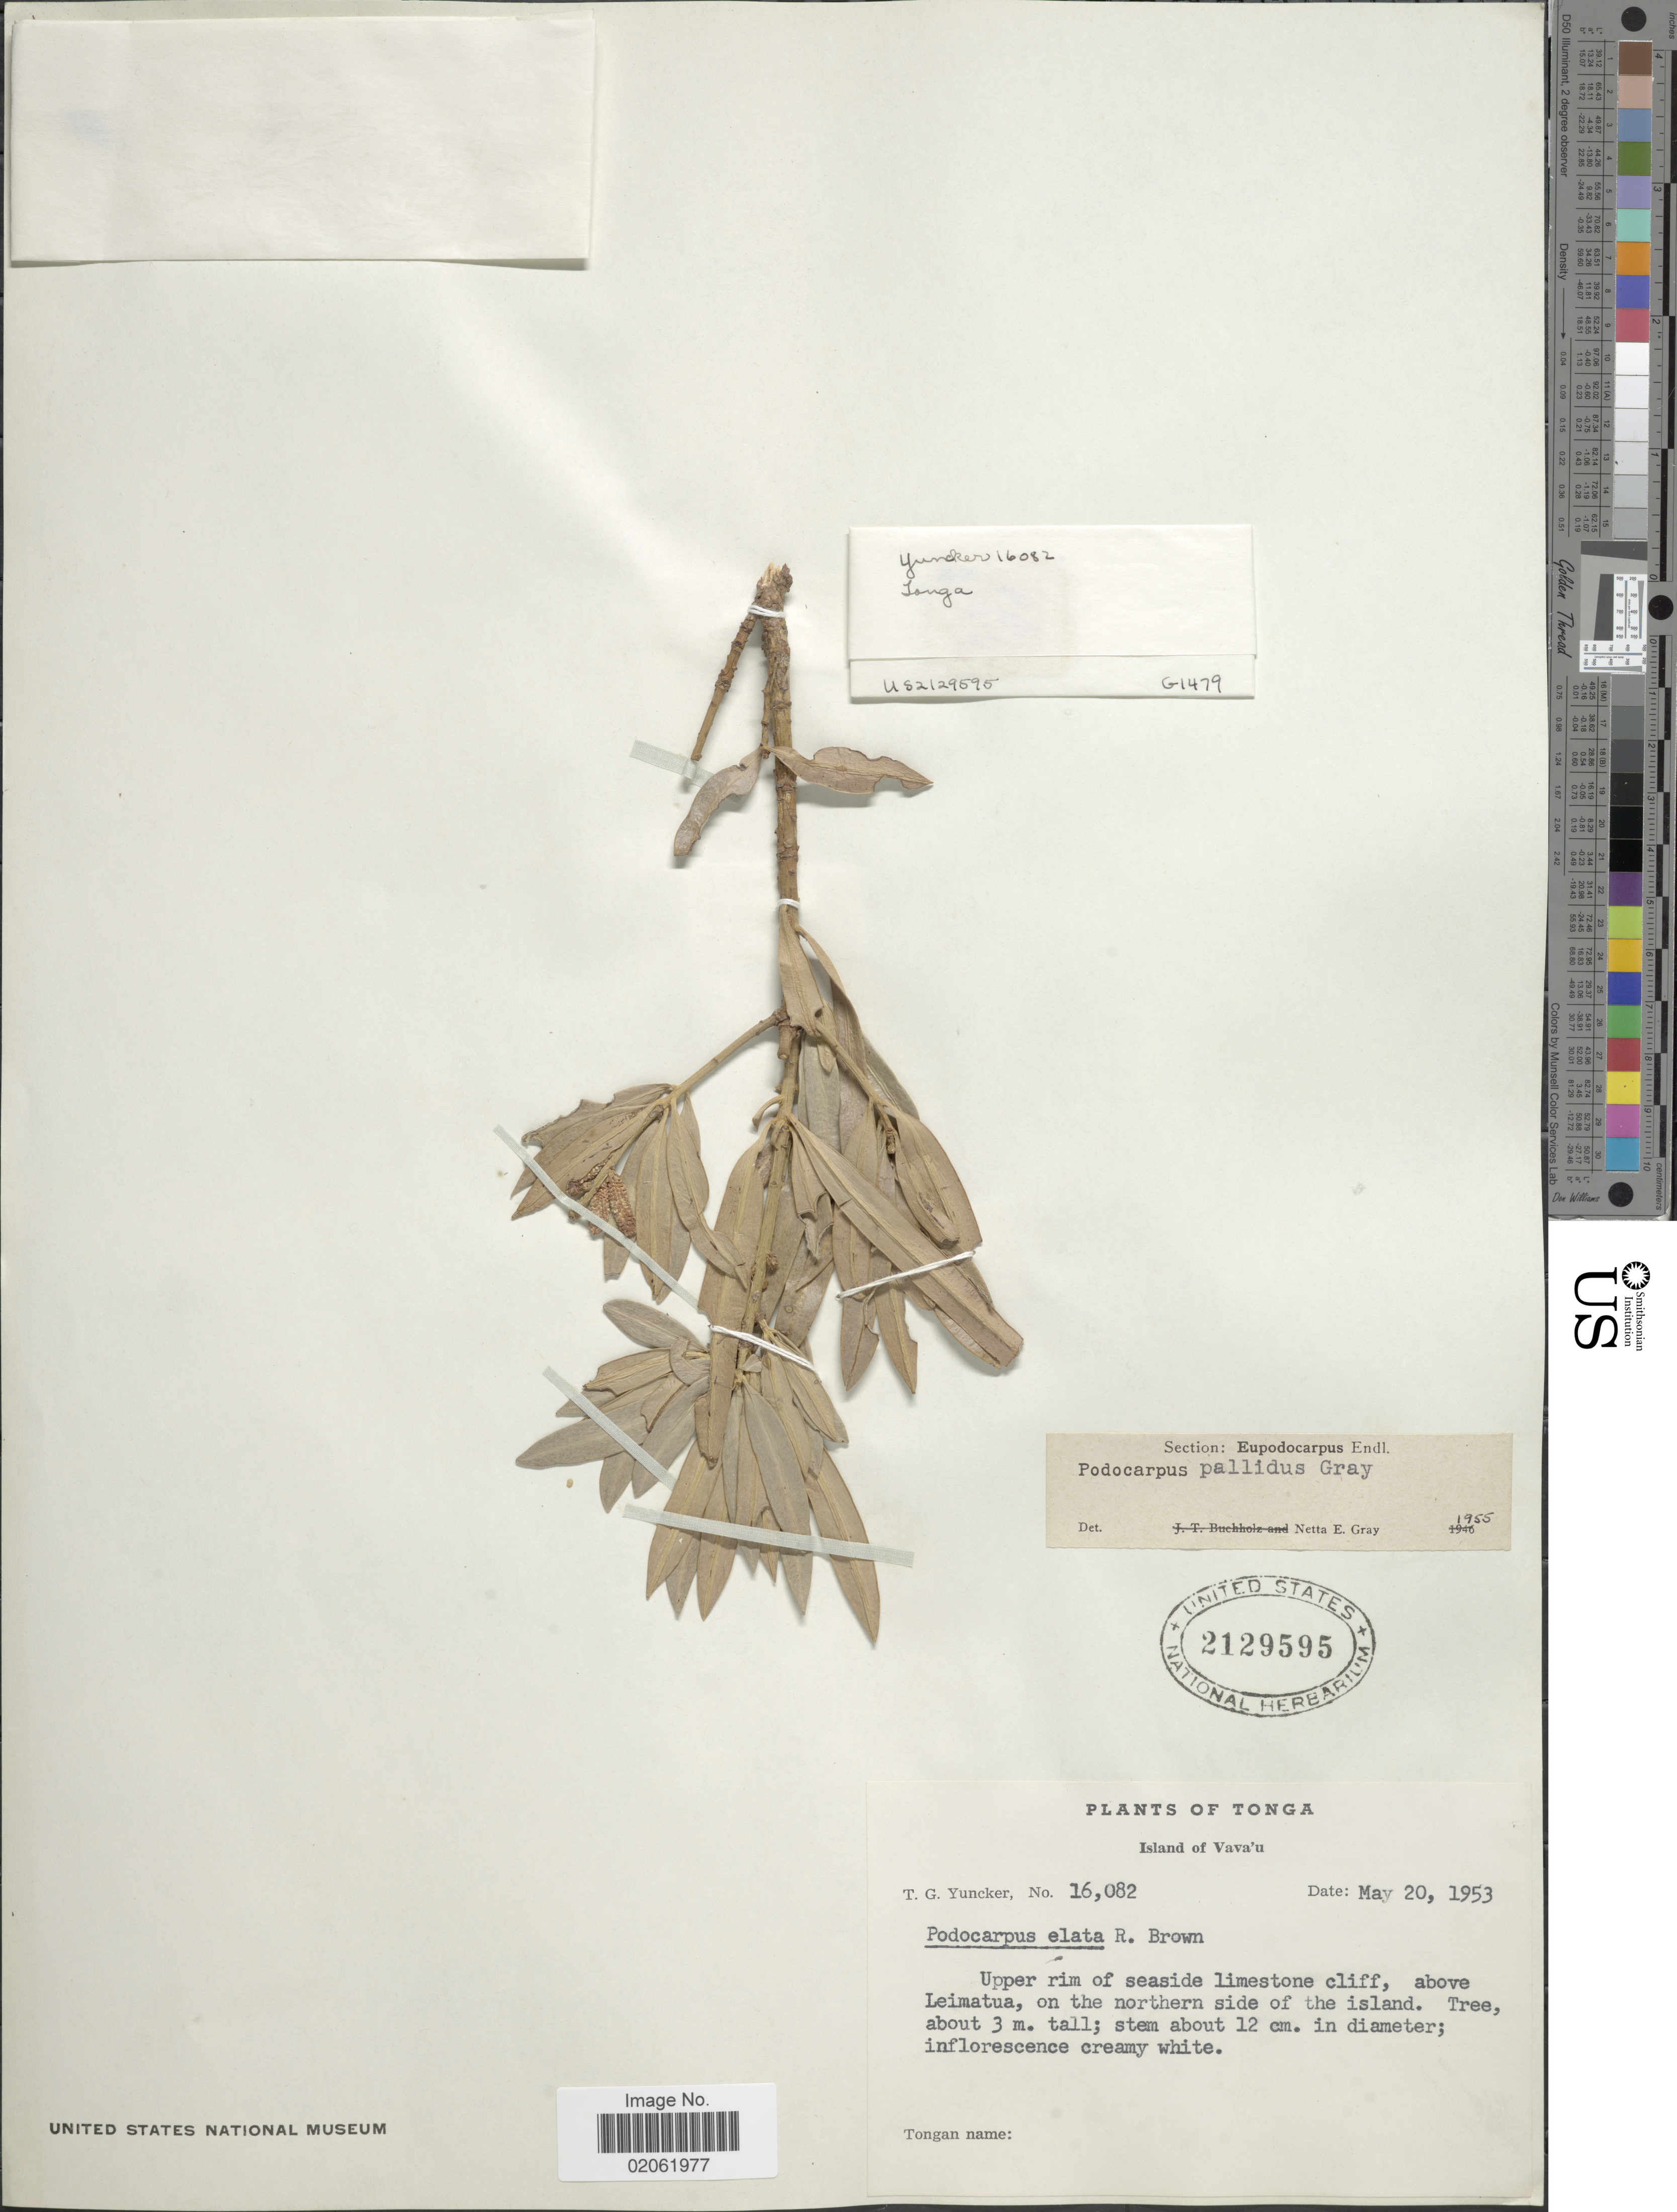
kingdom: Plantae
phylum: Tracheophyta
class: Pinopsida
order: Pinales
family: Podocarpaceae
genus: Podocarpus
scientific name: Podocarpus pallidus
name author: N.E. Gray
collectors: T. G. Yuncker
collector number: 16082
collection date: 1953-05-20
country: Tonga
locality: Island of Vava'u. Upper rim of seaside limestone cliff, above Leimatua, on the northern side of the island.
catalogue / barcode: US 2129595